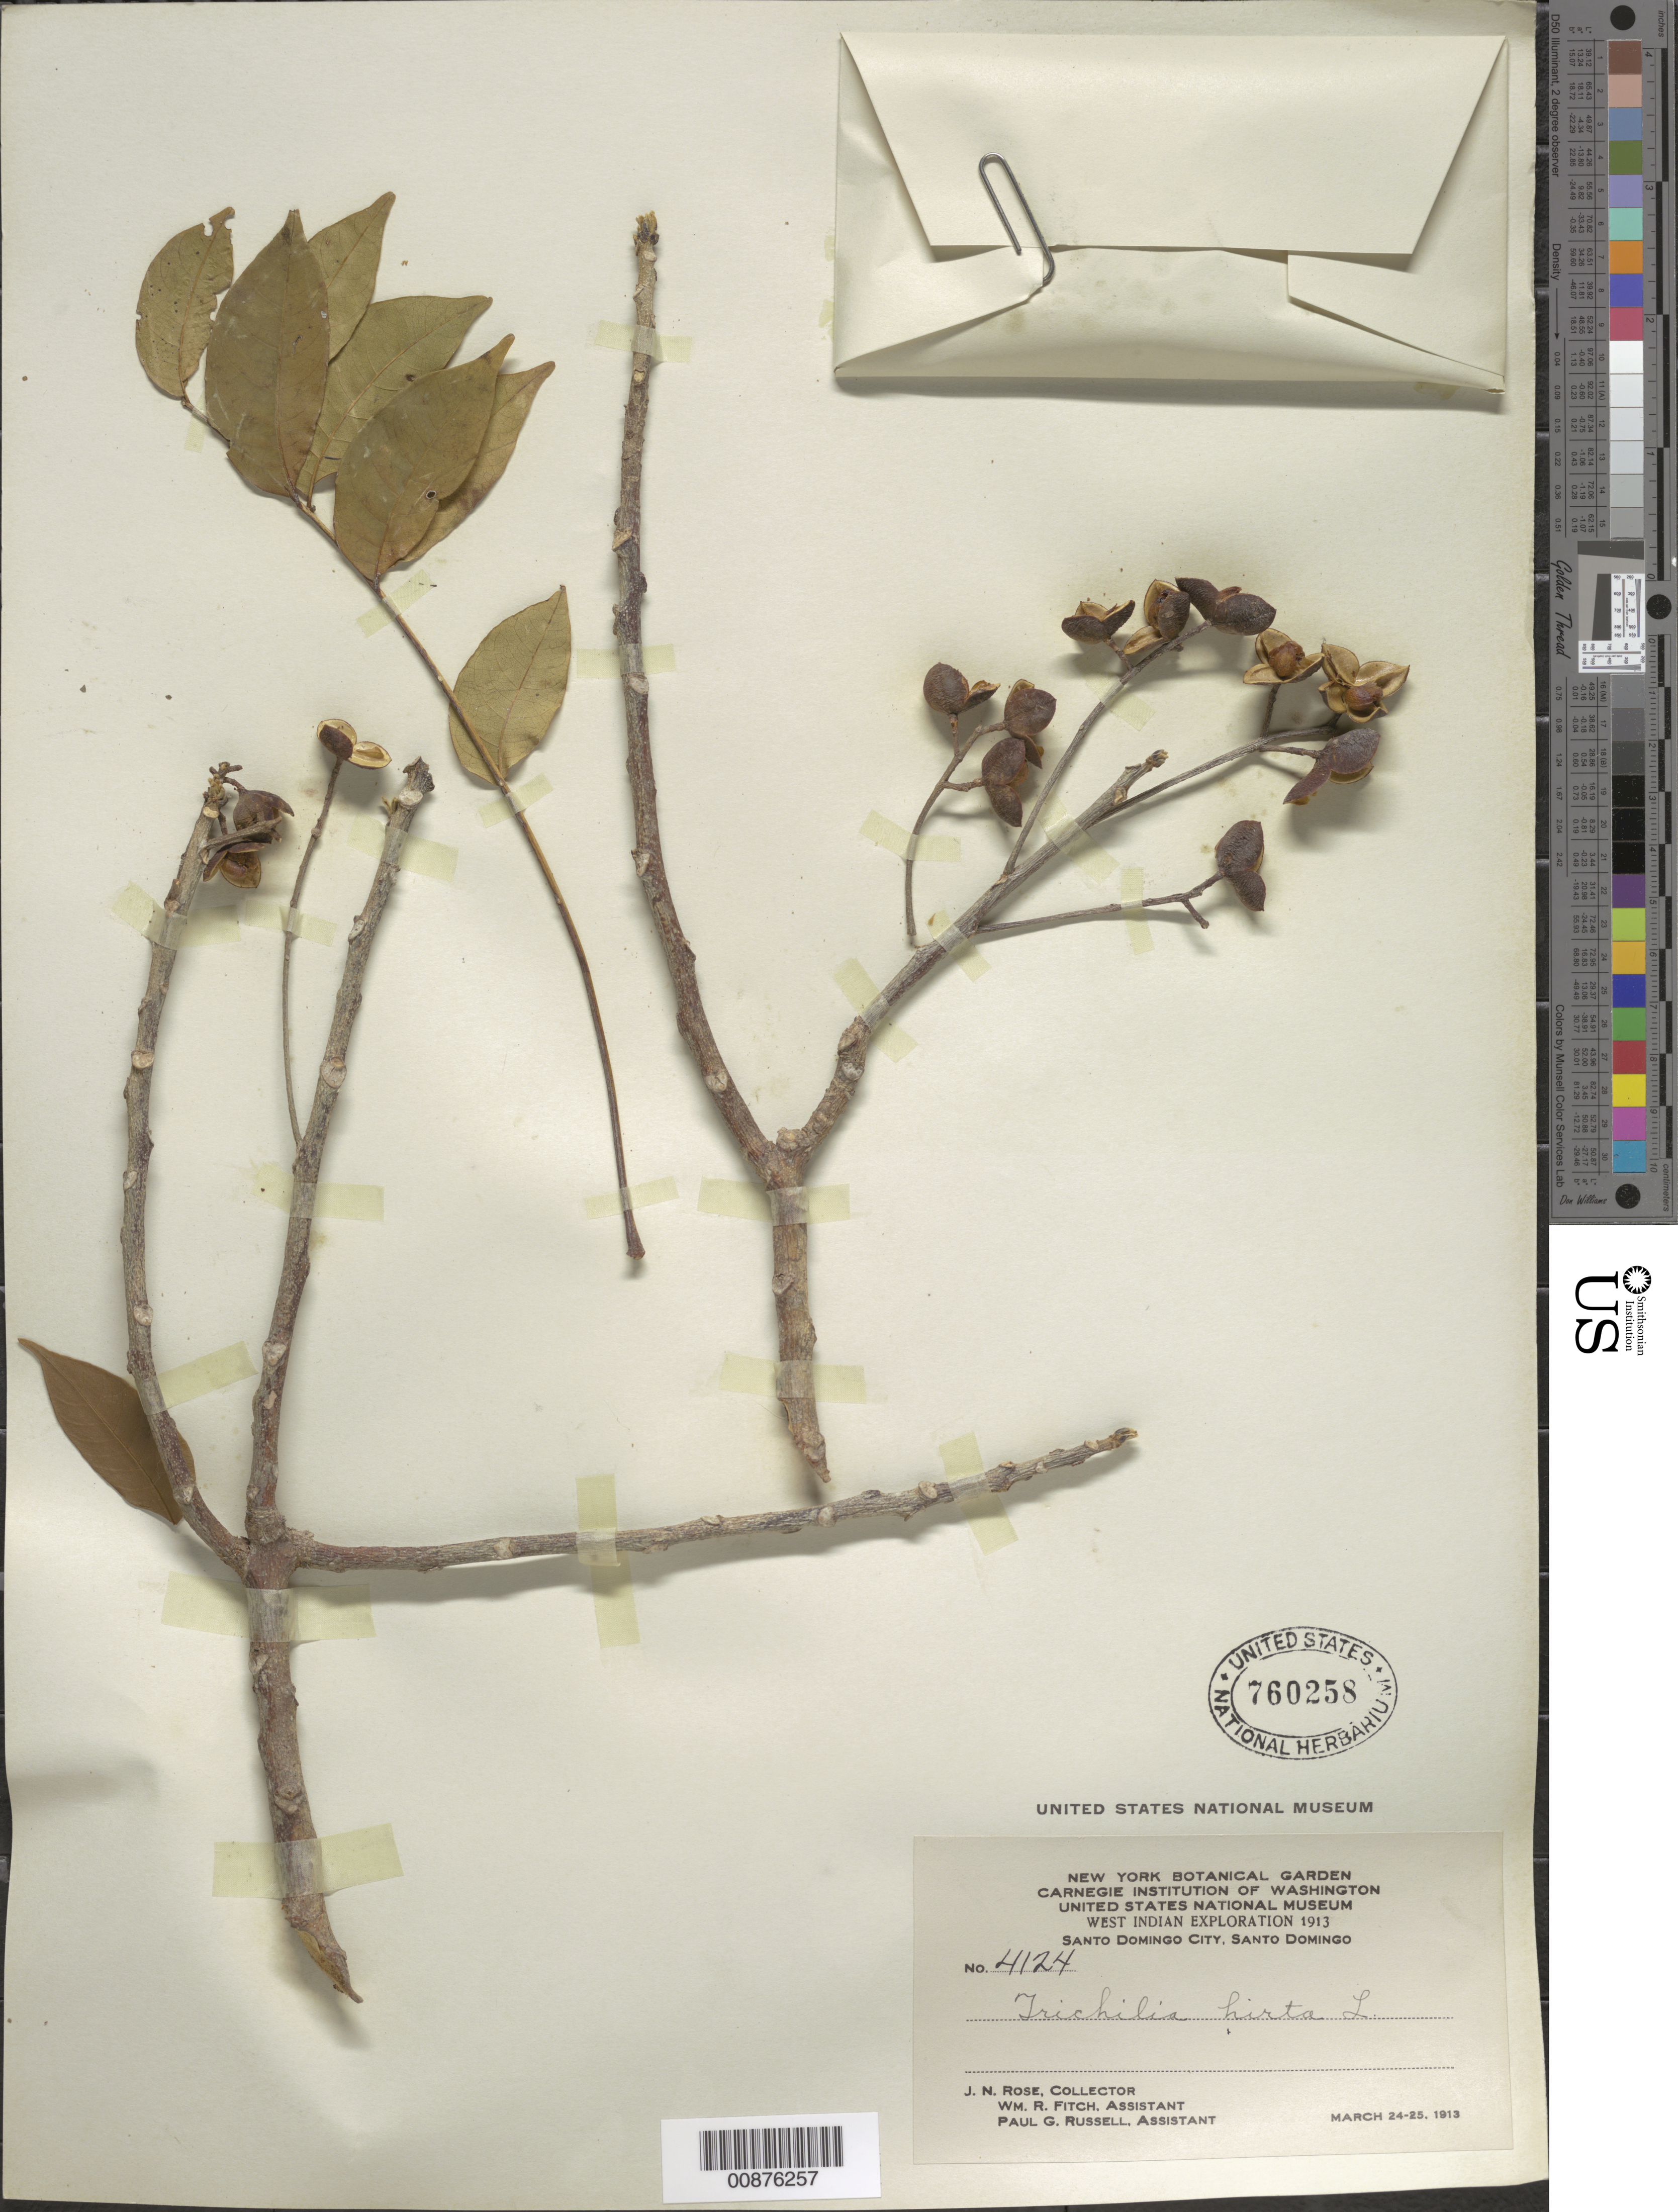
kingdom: Plantae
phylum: Tracheophyta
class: Magnoliopsida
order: Sapindales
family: Meliaceae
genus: Trichilia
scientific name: Trichilia hirta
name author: L.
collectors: J. N. Rose, W. R. Fitch & P. G. Russell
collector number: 4124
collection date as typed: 24 Mar 1913 to 25 Mar 1913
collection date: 1913-03-24/1913-03-25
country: Dominican Republic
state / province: Distrito Nacional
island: Hispaniola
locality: Santo Domingo City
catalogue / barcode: US 760258